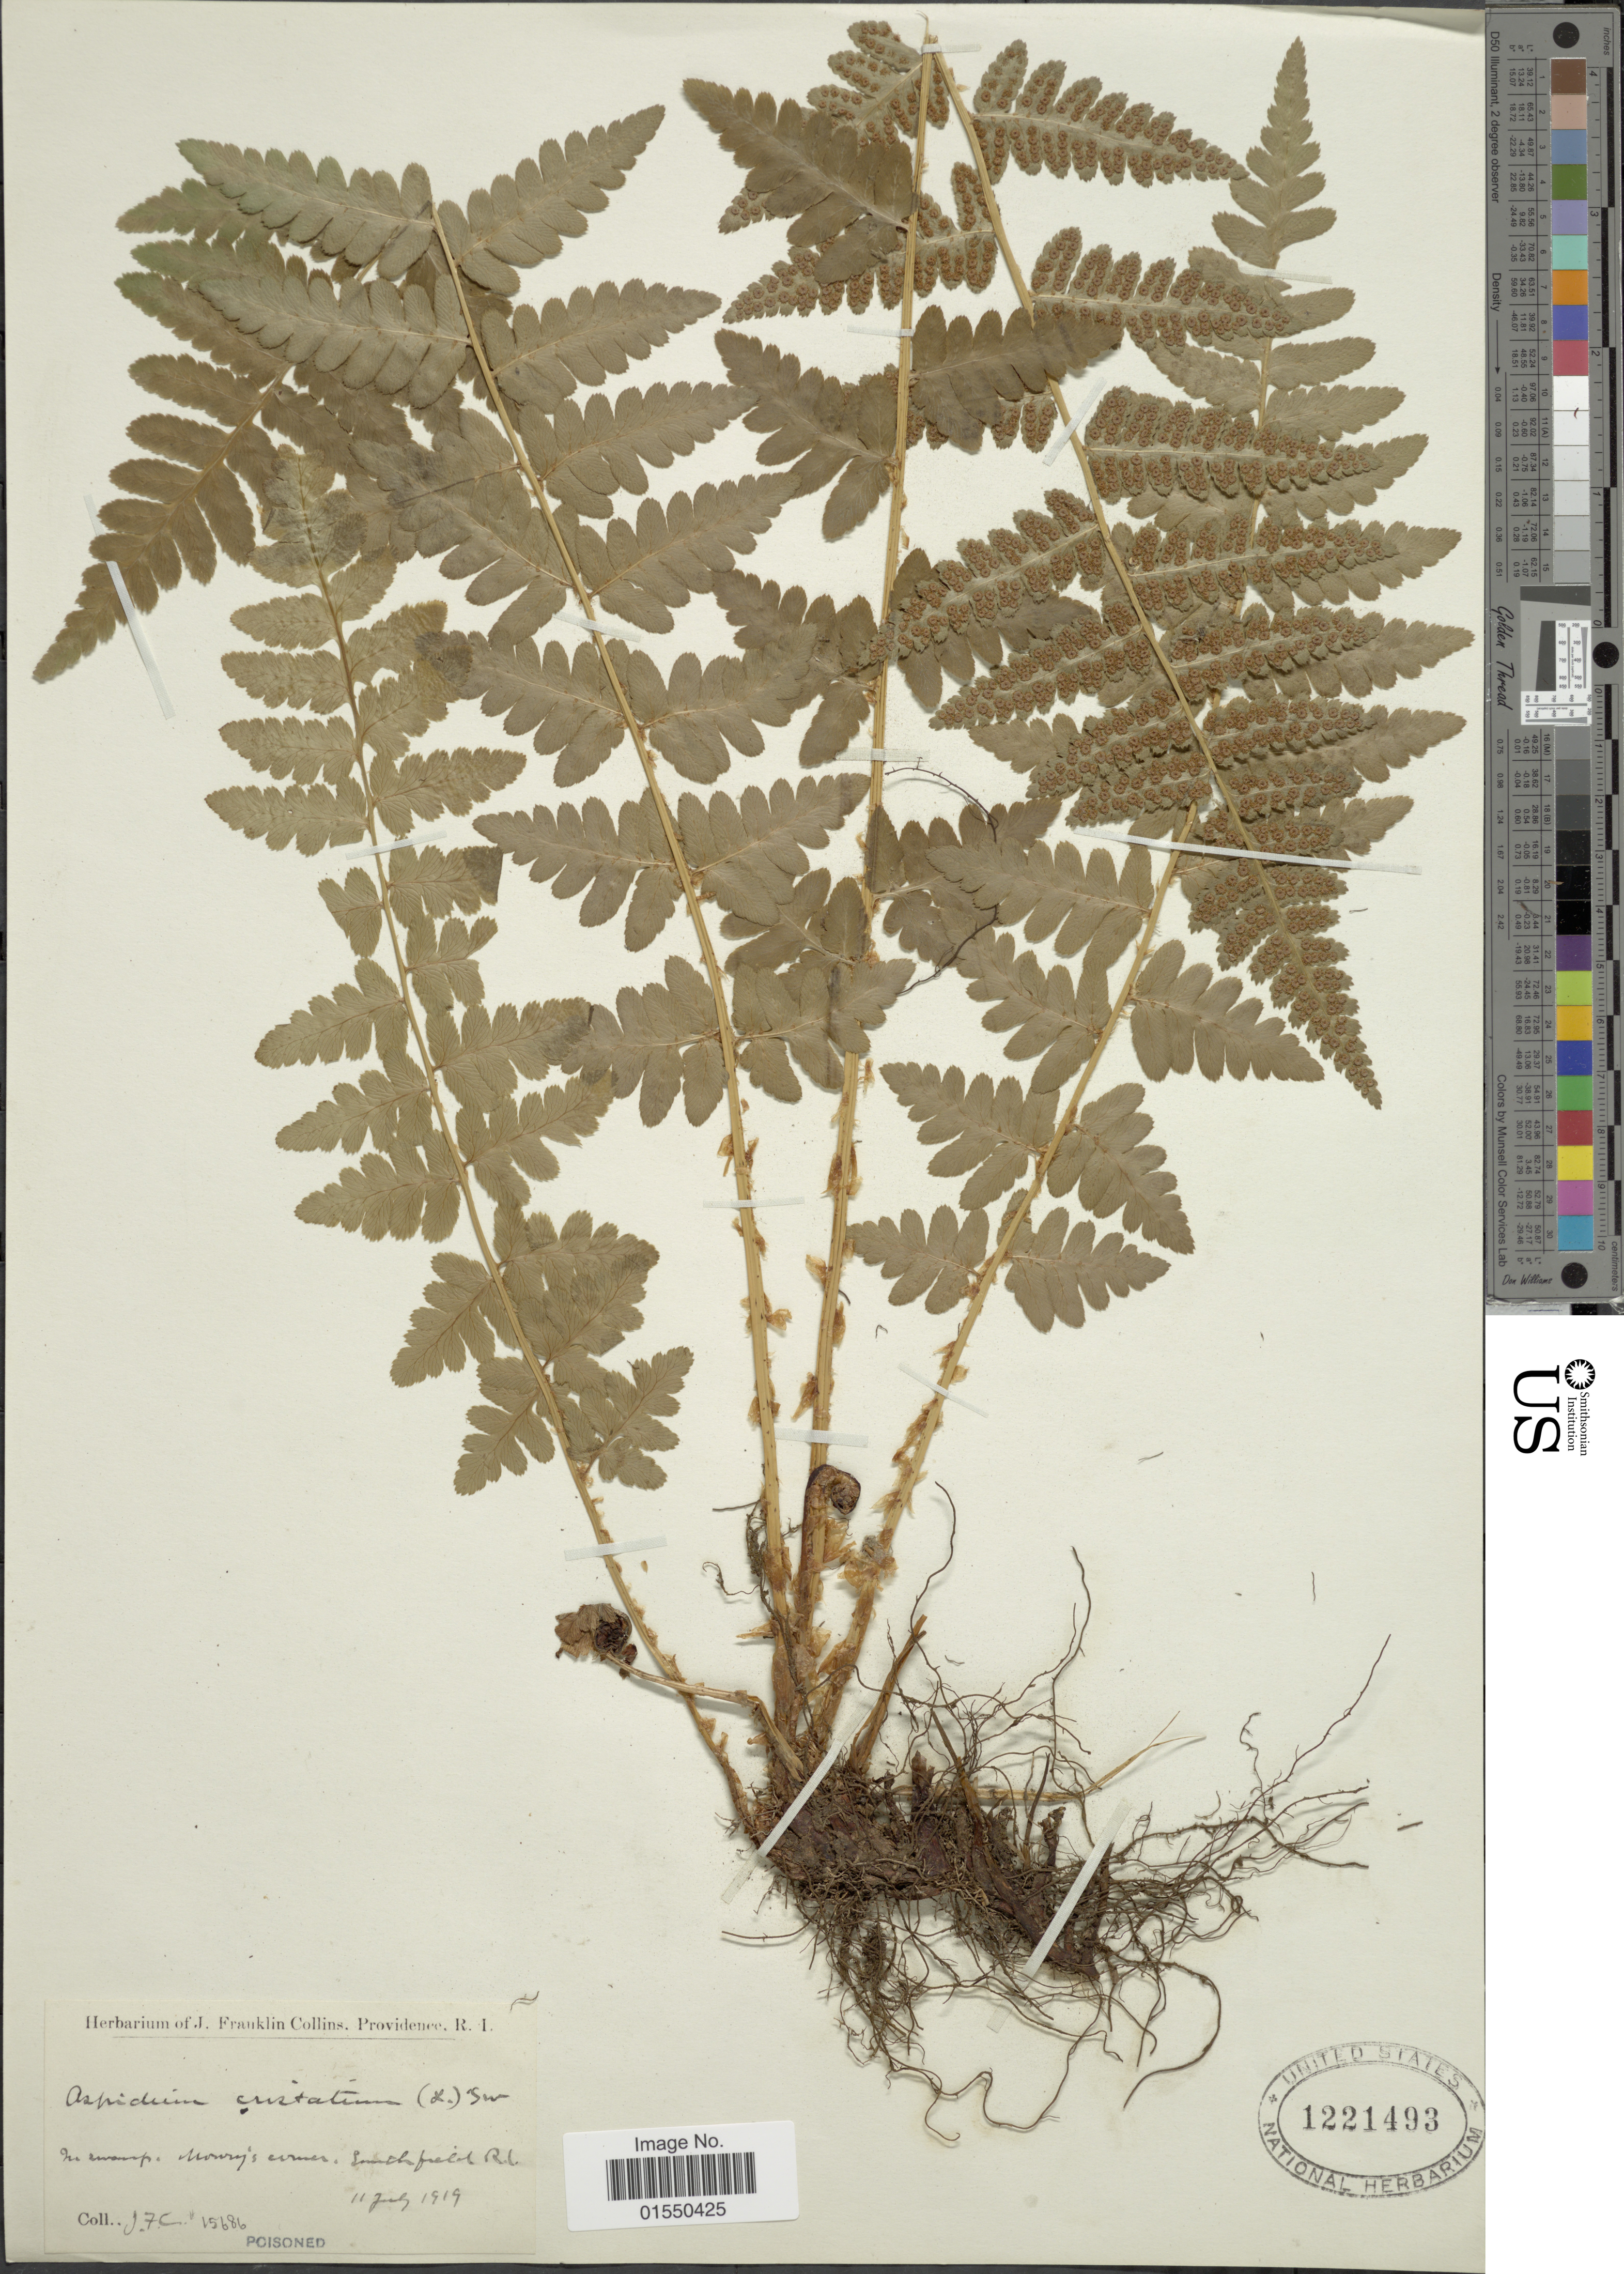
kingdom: Plantae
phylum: Tracheophyta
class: Polypodiopsida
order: Polypodiales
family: Dryopteridaceae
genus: Dryopteris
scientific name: Dryopteris cristata var. spinulosa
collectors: J. Collins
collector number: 15686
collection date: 1919-07-11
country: United States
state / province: Rhode Island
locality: In swamp, Mowry's corner, Smithfield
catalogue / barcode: US 1221493